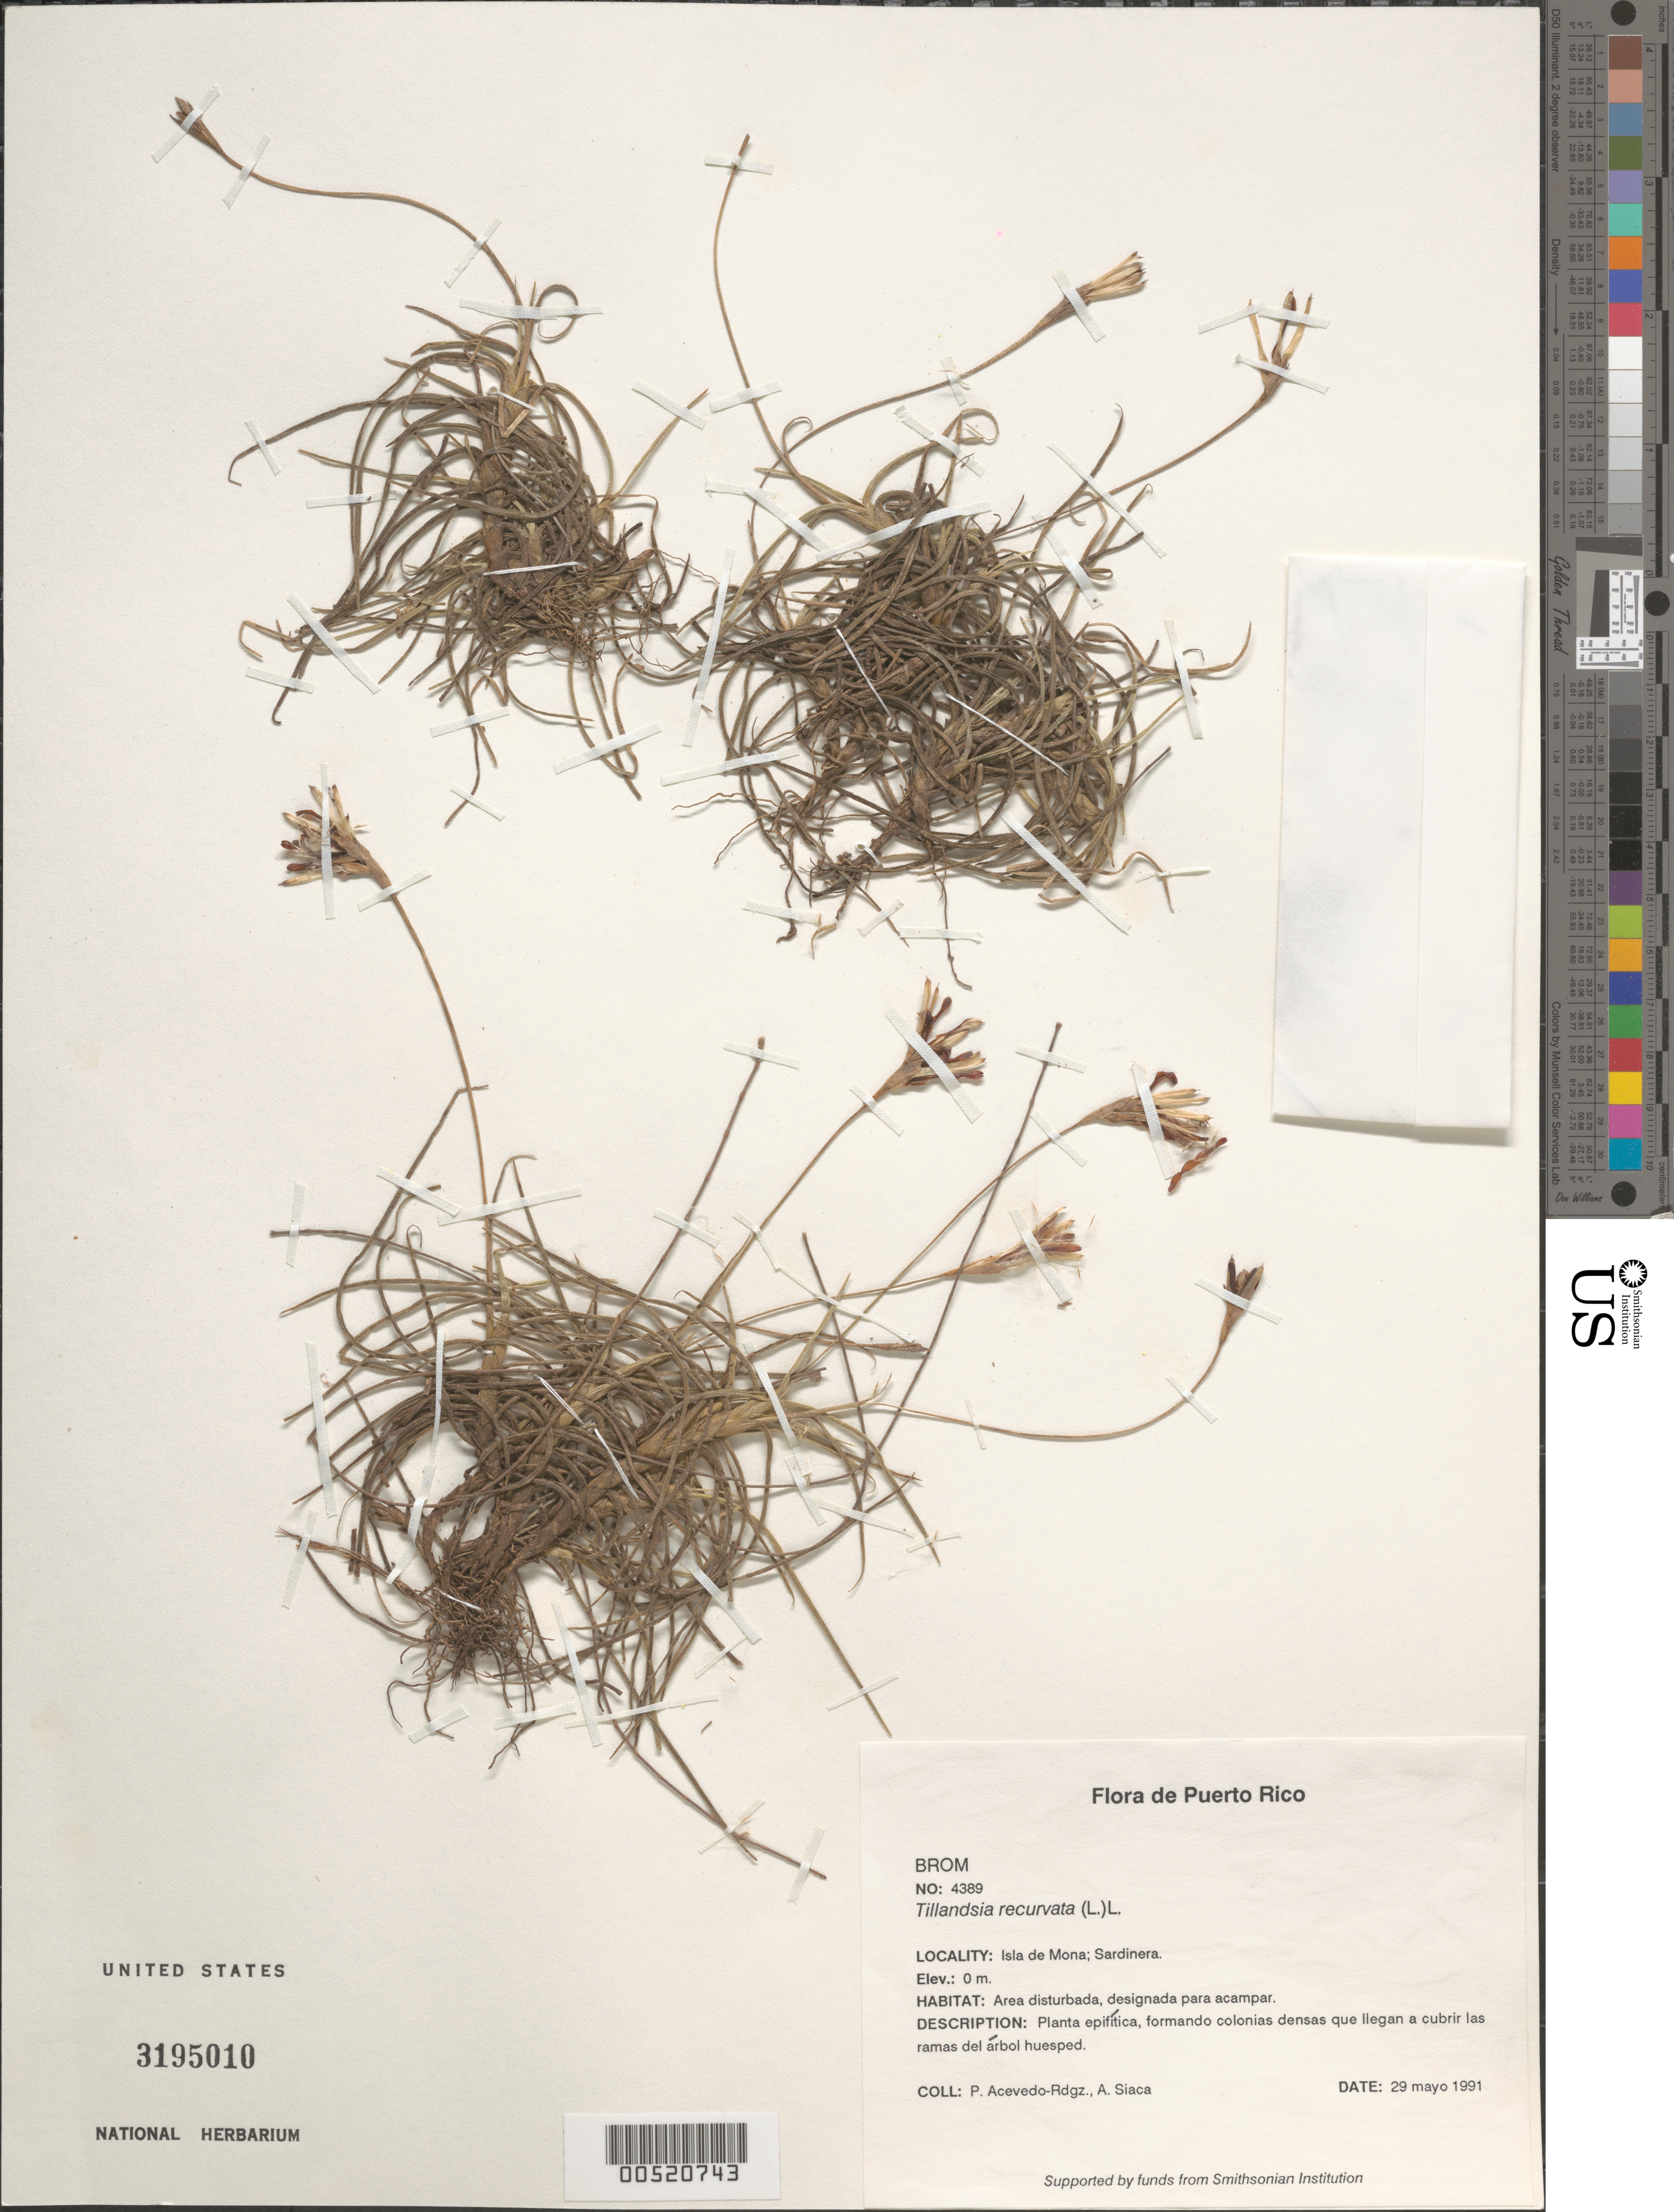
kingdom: Plantae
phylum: Tracheophyta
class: Liliopsida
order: Poales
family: Bromeliaceae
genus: Tillandsia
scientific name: Tillandsia recurvata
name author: L.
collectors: P. Acevedo-Rodr. & A. Siaca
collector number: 4389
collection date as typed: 29 May 1991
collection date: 1991-05-29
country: Puerto Rico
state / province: Mayaguëz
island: Mona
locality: Isla de Mona; Sardinera.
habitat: Area disturbada, designada para acampar.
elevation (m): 0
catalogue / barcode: US 3195010